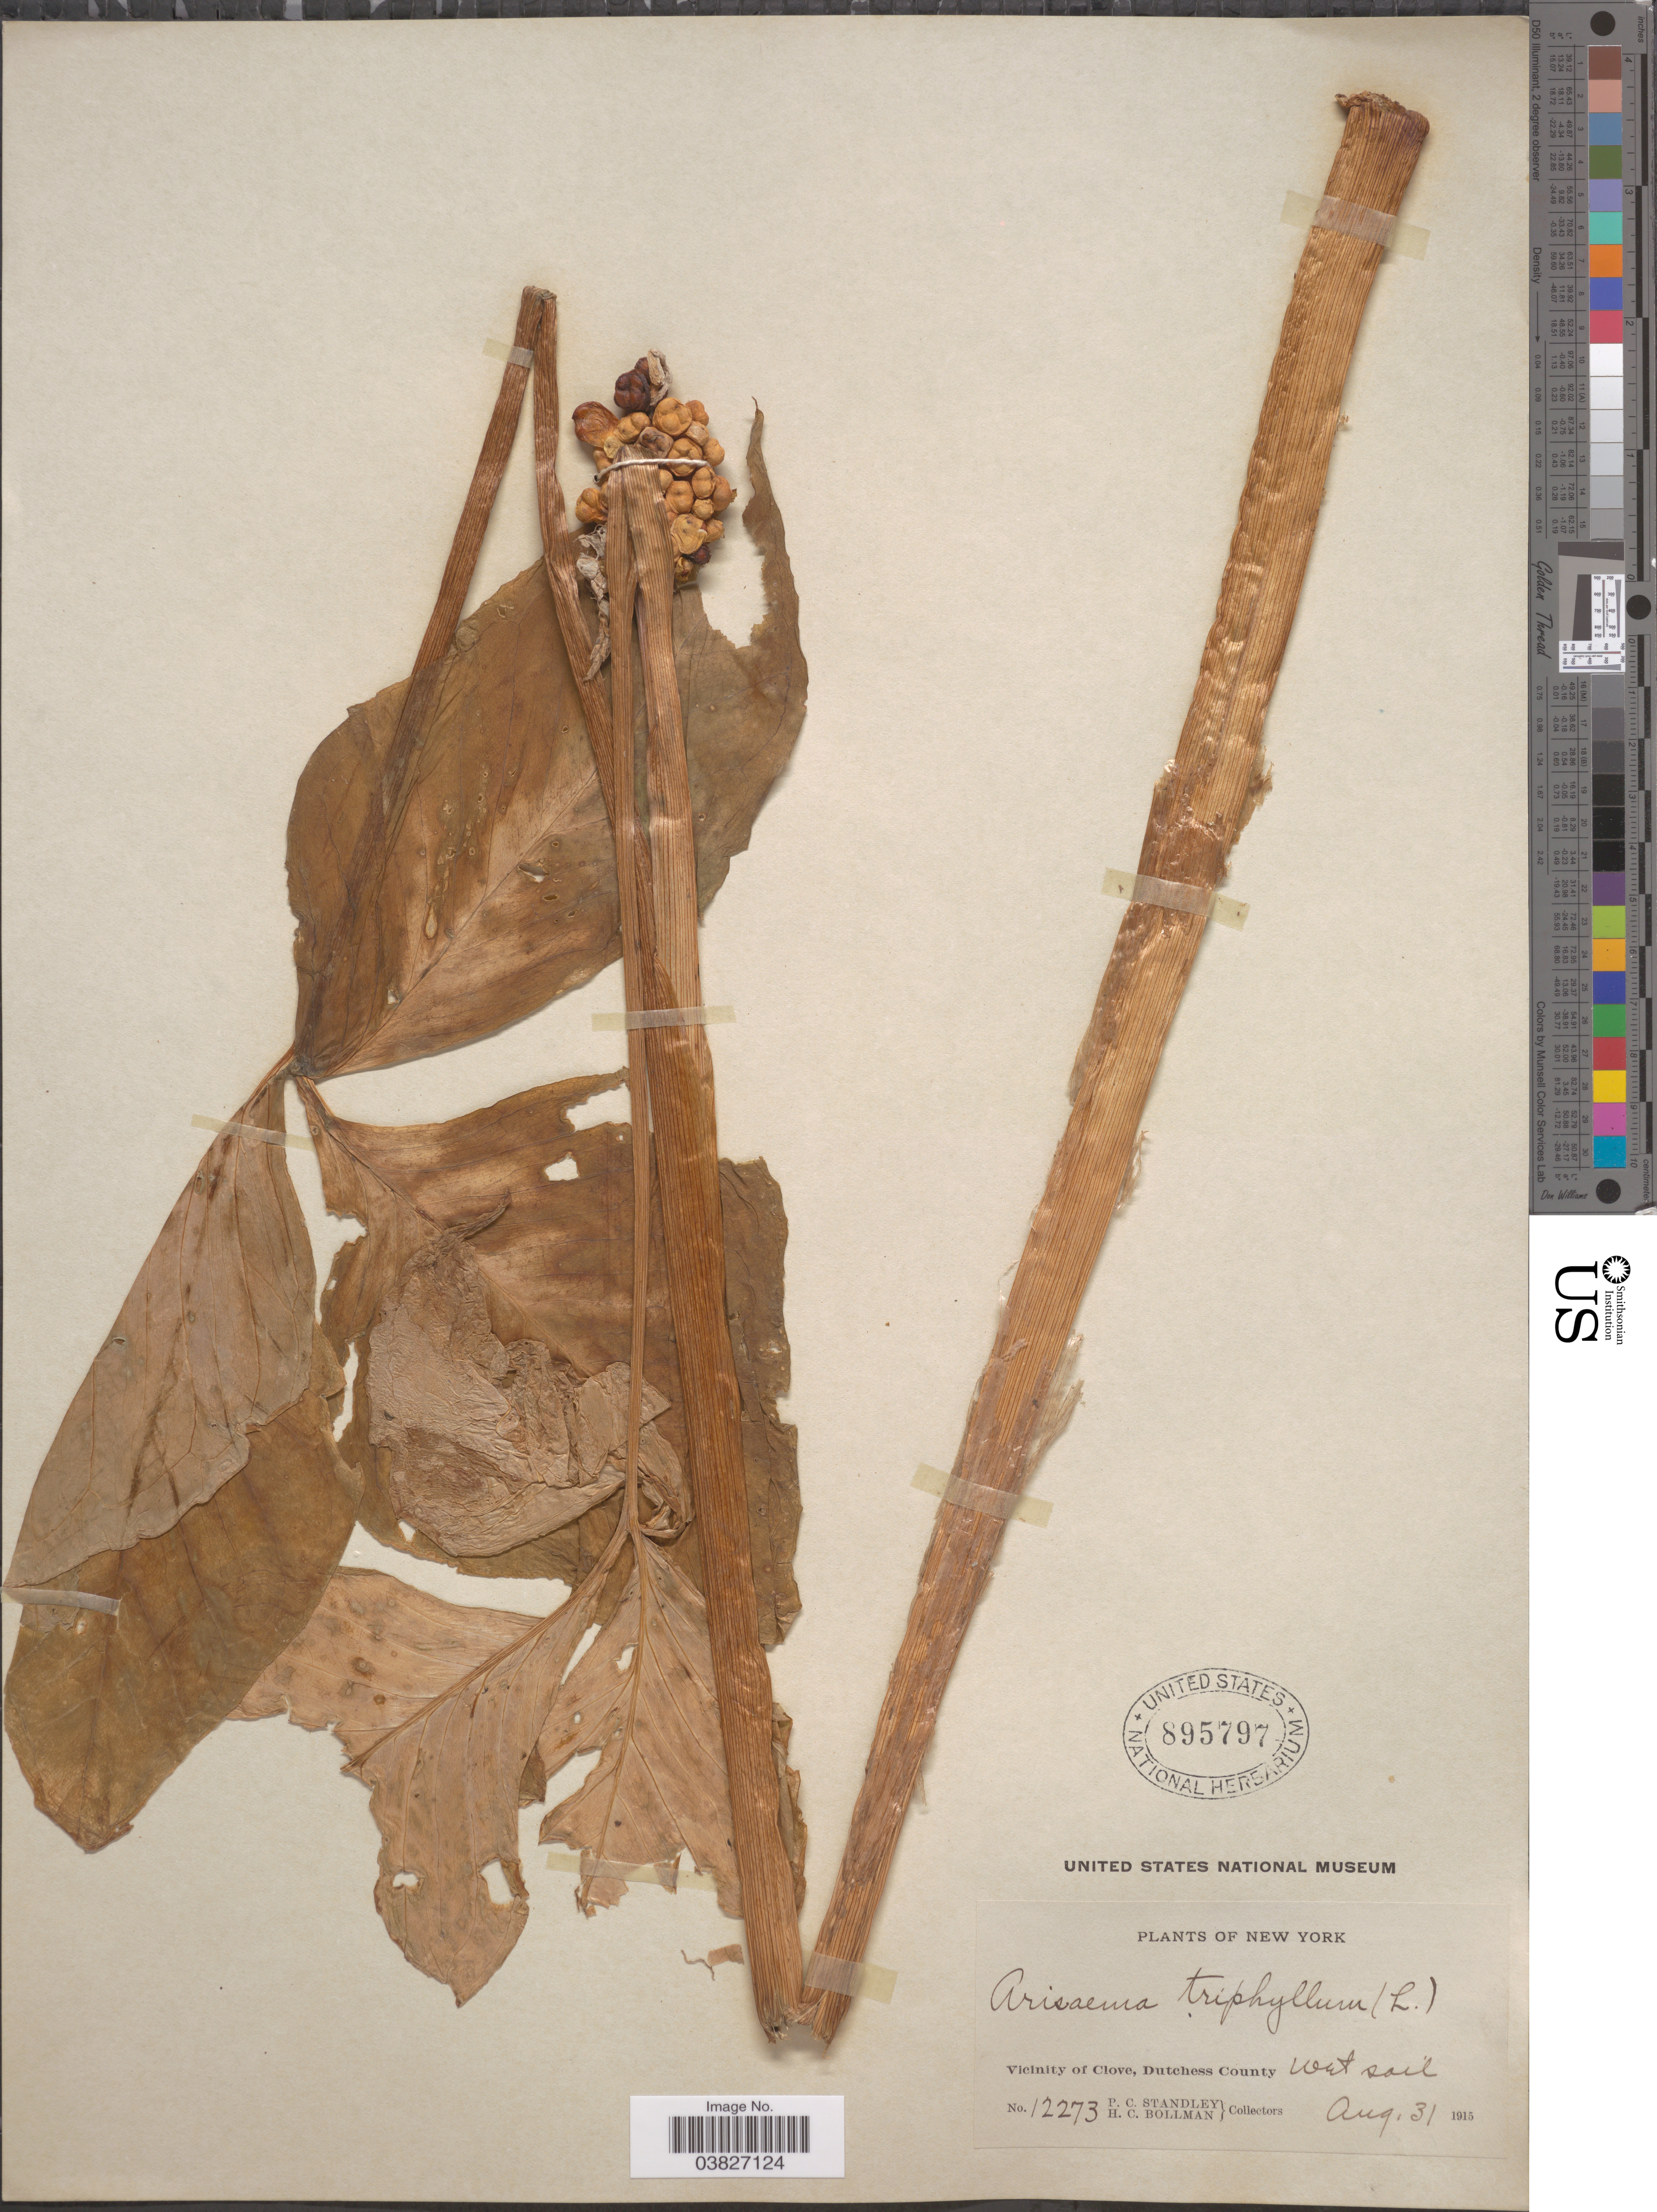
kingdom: Plantae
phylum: Tracheophyta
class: Liliopsida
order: Alismatales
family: Araceae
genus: Arisaema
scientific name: Arisaema triphyllum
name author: (L.) Schott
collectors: P. C. Standley & H. C. Bollman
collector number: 12273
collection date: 1915-08-31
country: United States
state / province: New York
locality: Vicinity of Clove, Dutchess County.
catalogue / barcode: US 895797